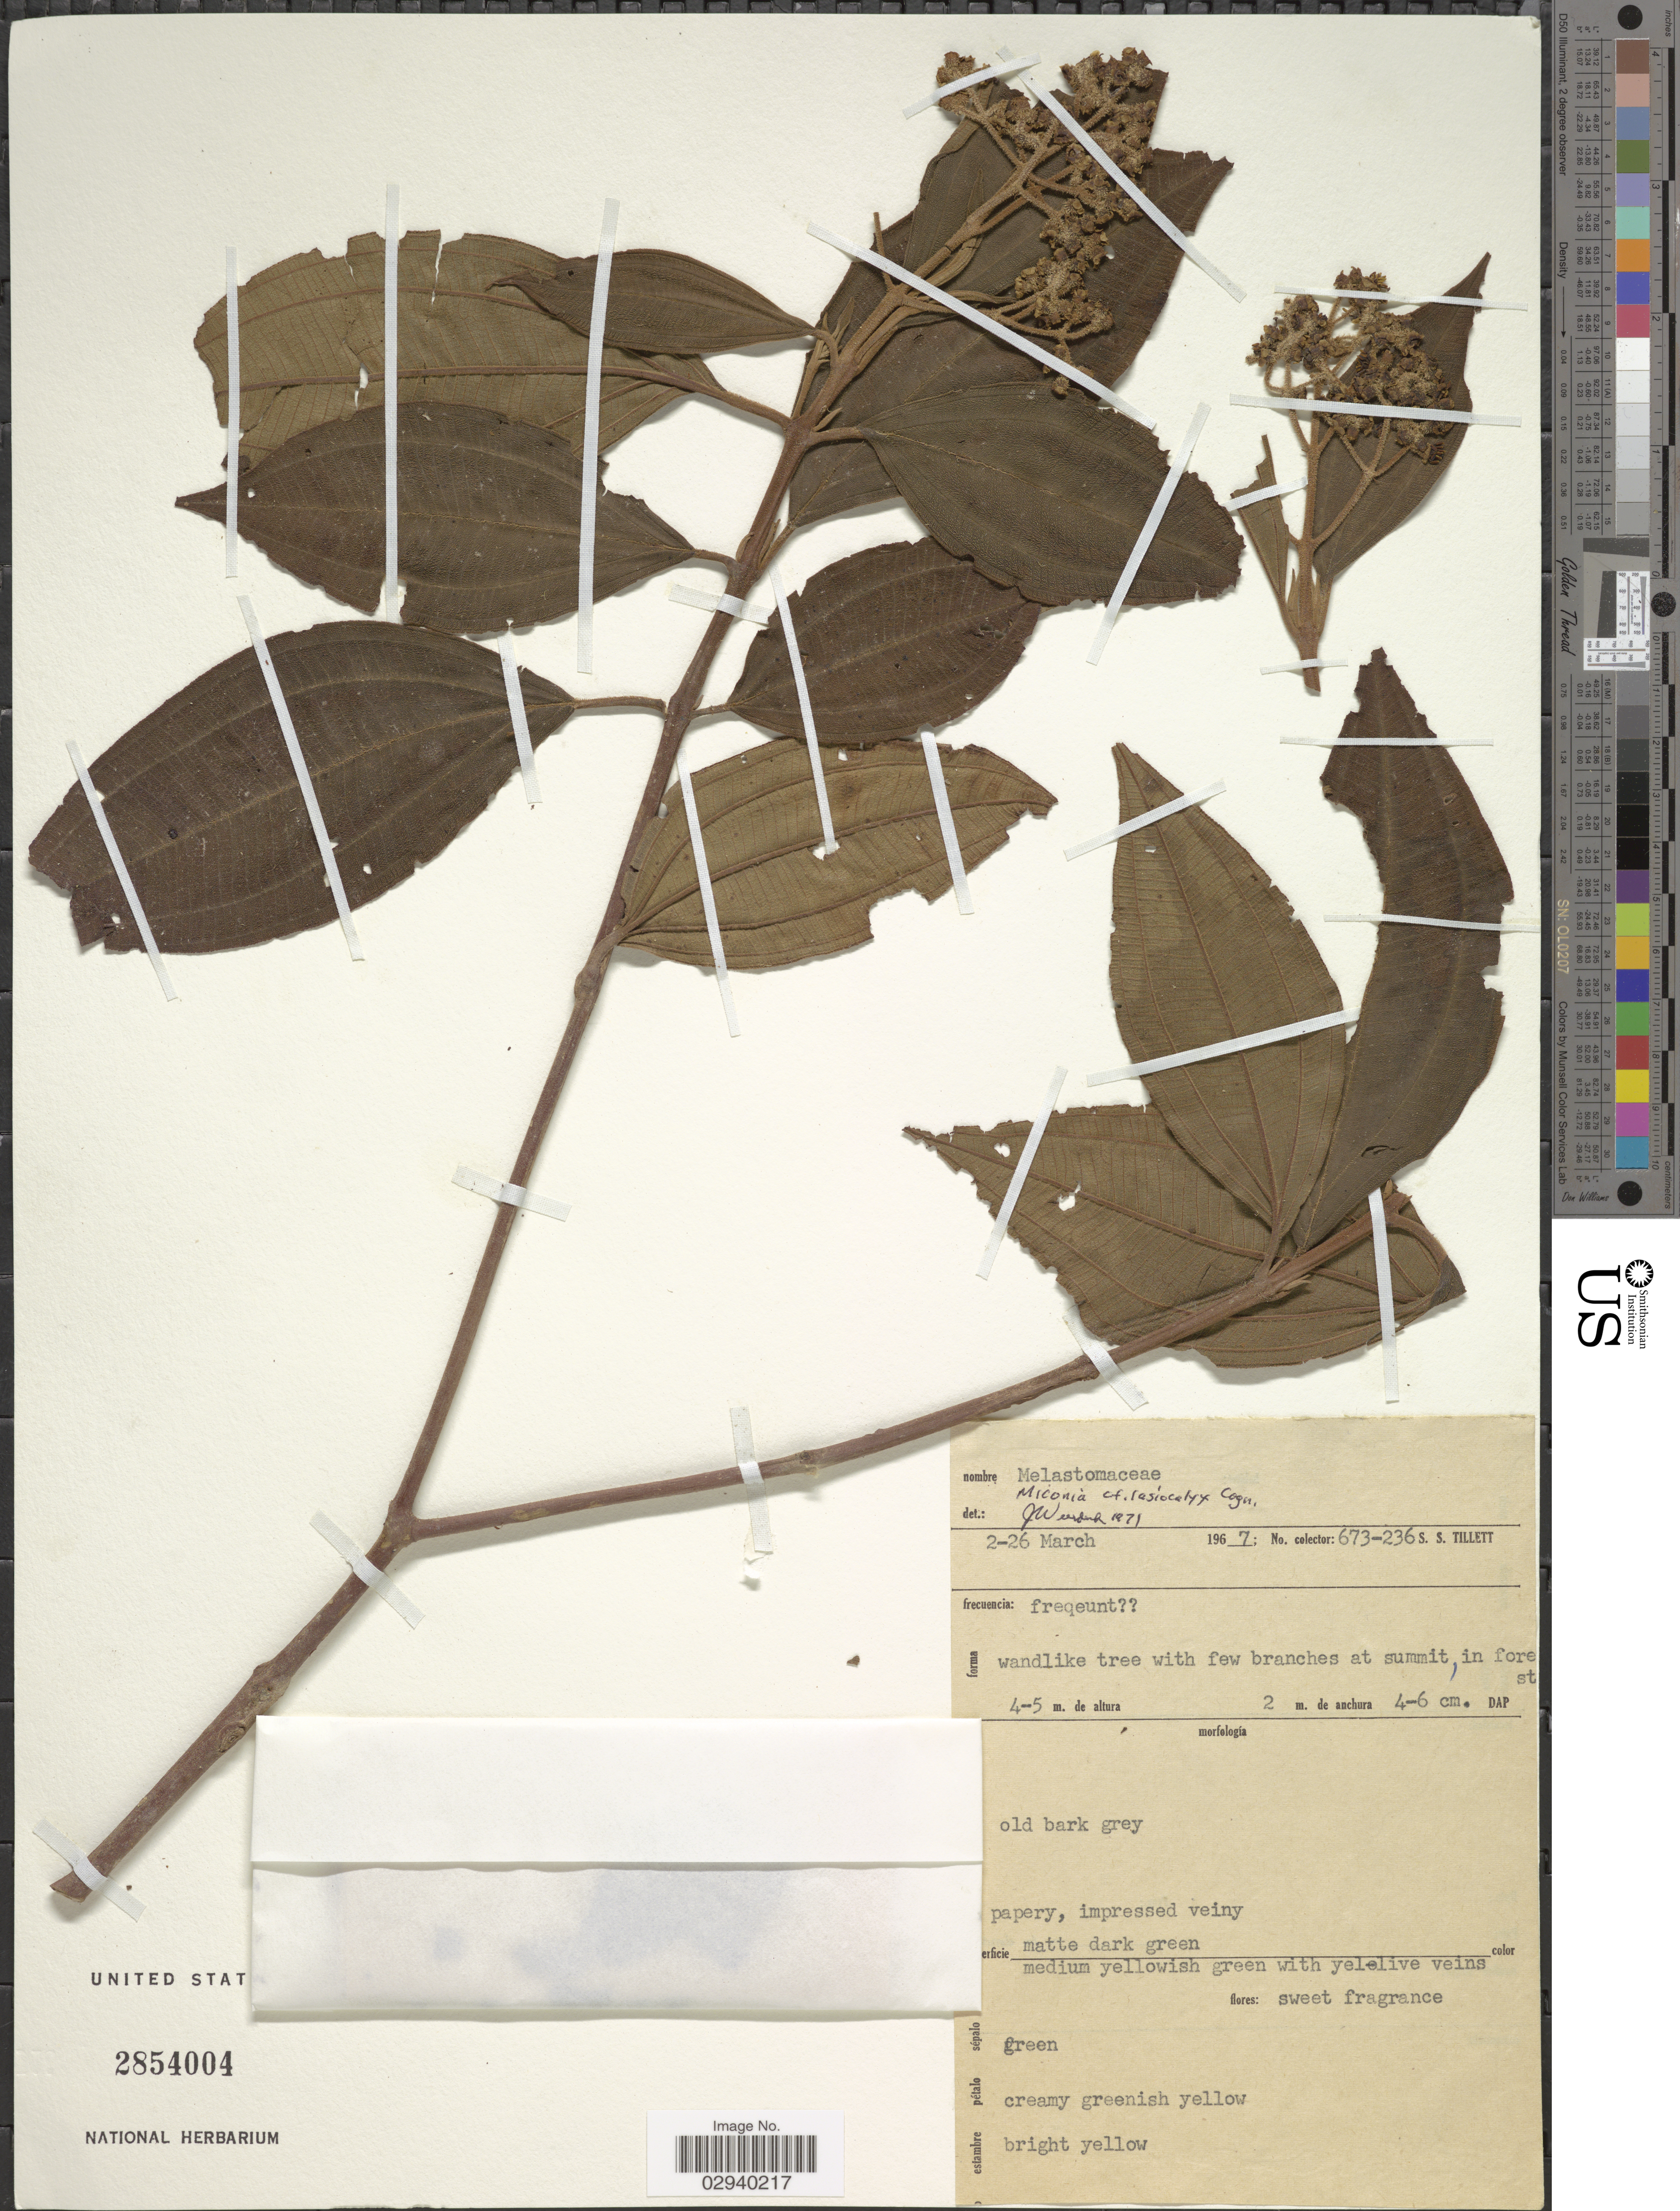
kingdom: Plantae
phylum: Tracheophyta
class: Magnoliopsida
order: Myrtales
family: Melastomataceae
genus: Miconia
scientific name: Miconia lasiocalyx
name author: Cogn.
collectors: S. S. Tillett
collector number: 673-236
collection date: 1967-03-02/1967-03-26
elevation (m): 4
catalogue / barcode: US 2854004